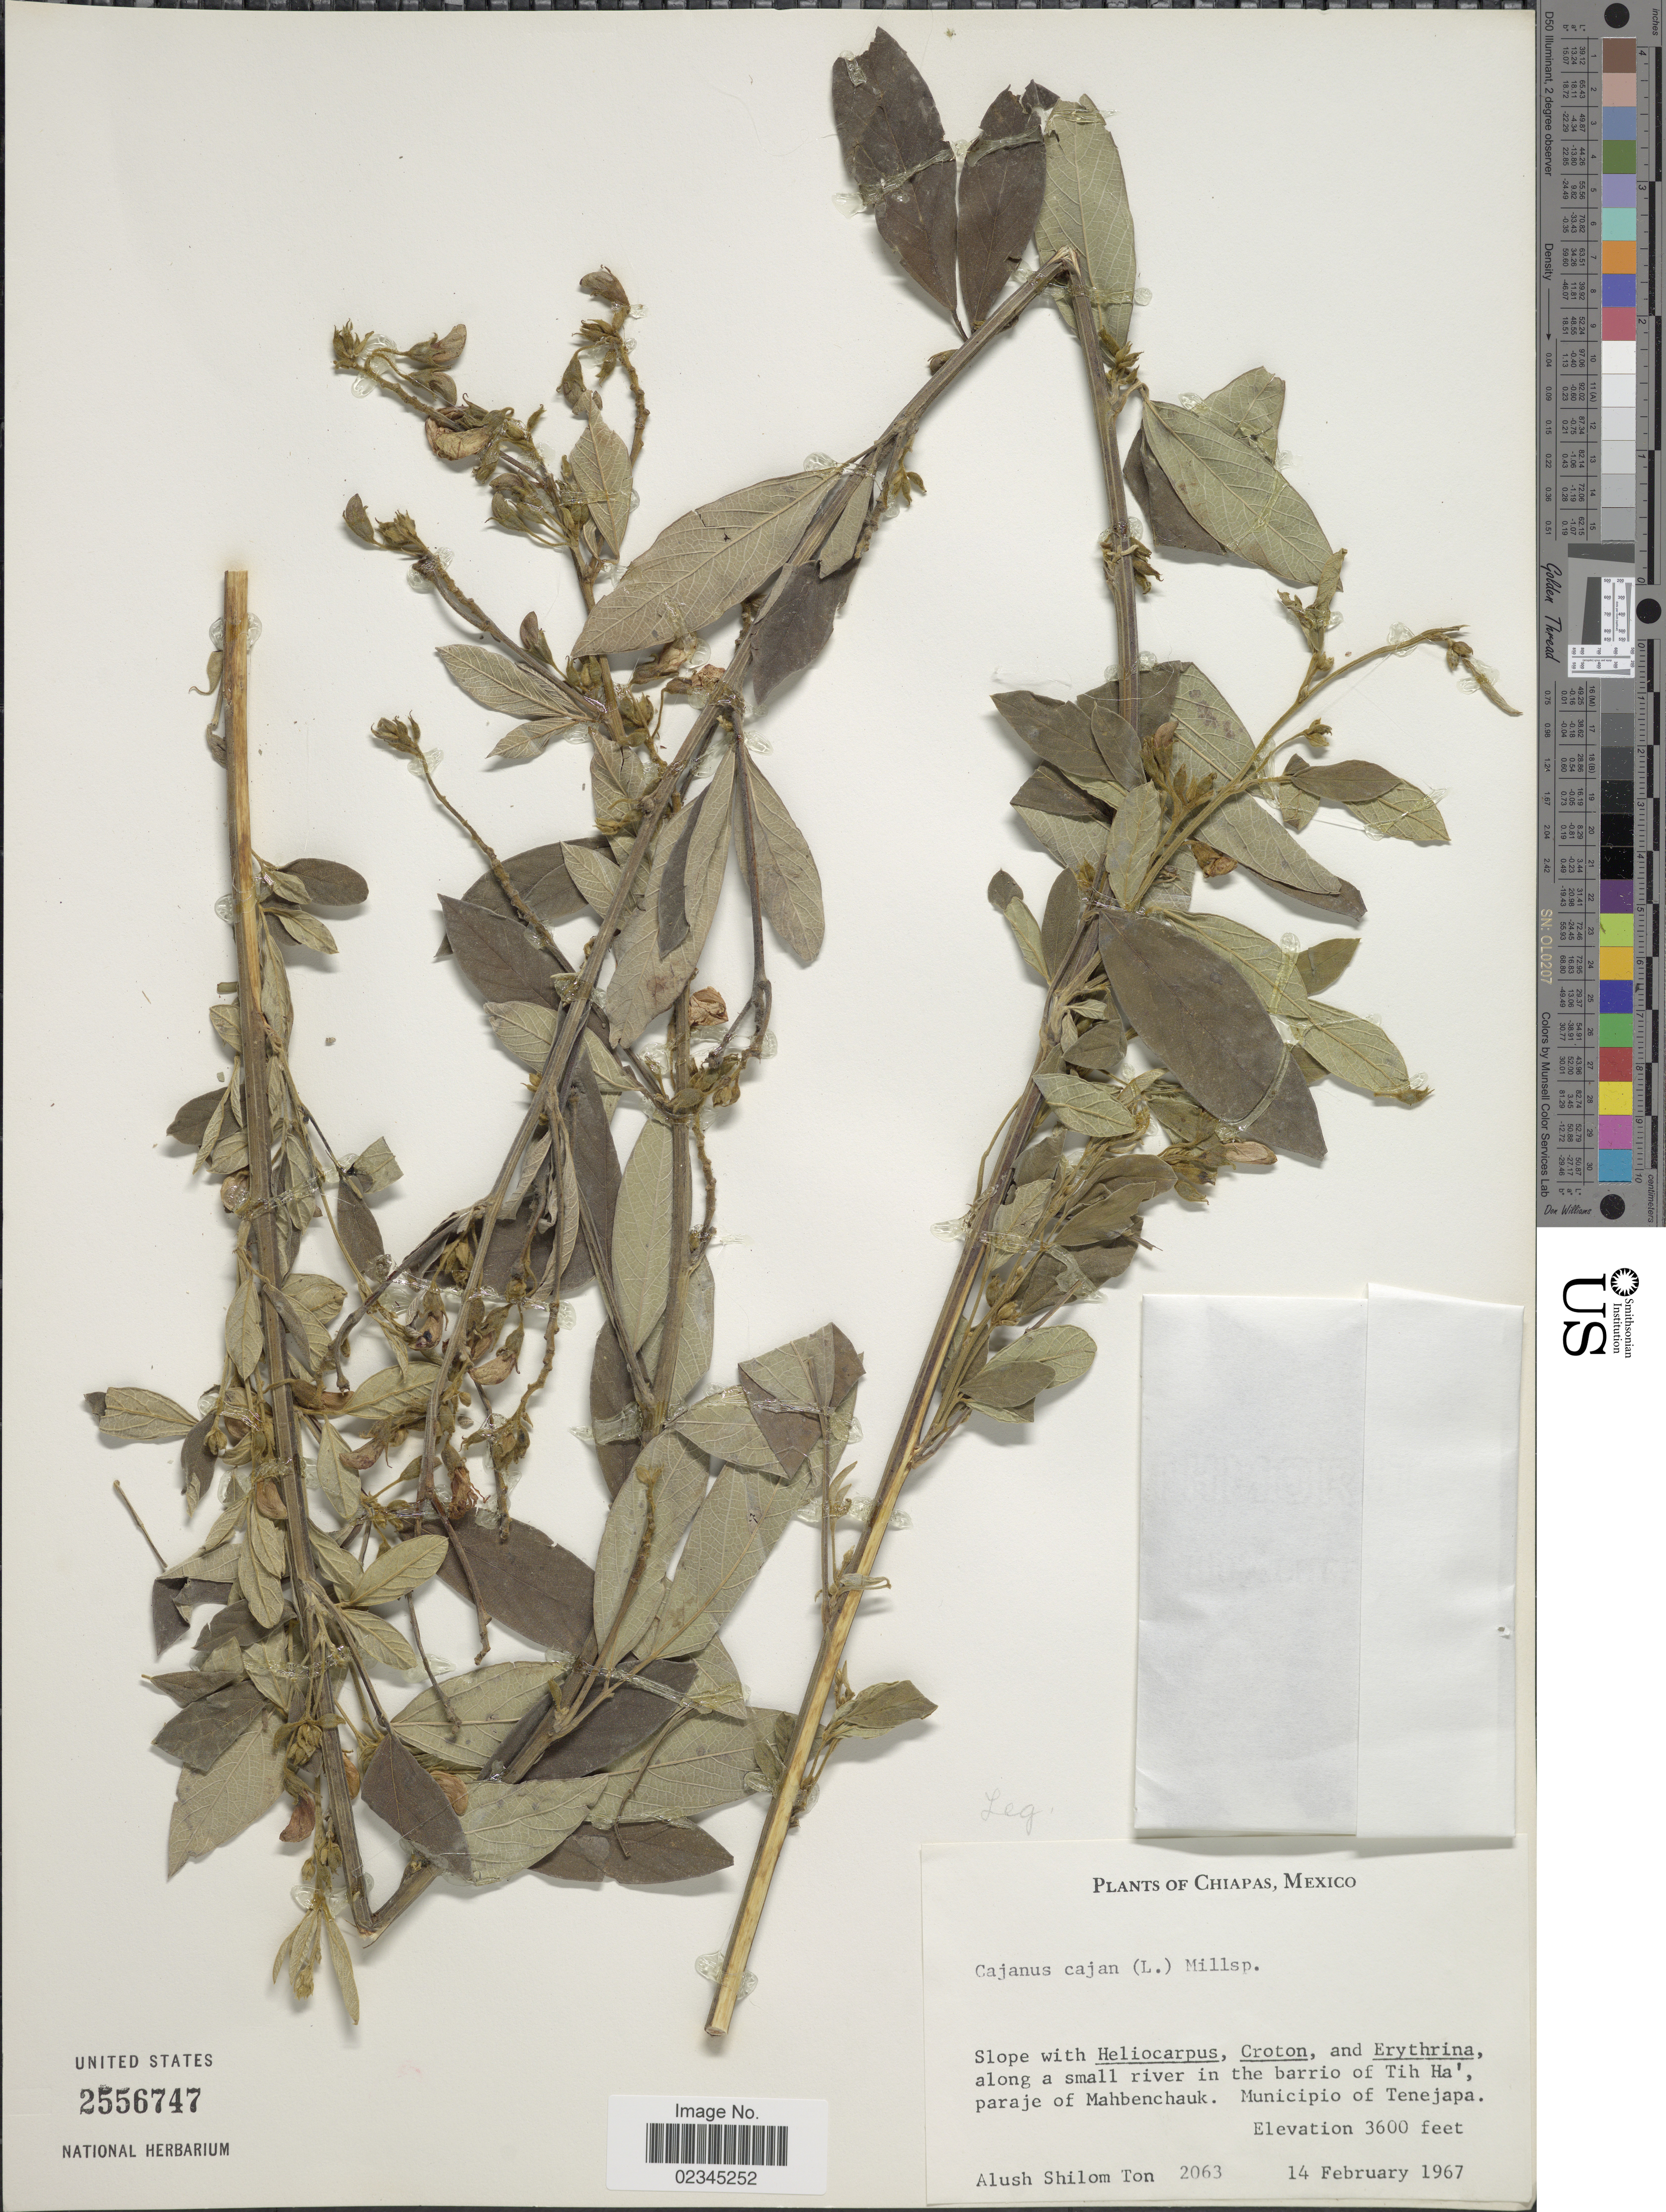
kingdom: Plantae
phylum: Tracheophyta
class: Magnoliopsida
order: Fabales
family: Fabaceae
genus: Cajanus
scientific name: Cajanus cajan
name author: (L.) Huth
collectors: A. M. Ton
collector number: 2063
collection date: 1967-02-14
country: Mexico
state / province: Chiapas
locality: Barrio of Tih Ha', paraje of Mahbenchauk. Municipio of Tenejapa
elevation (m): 1097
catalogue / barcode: US 2556747